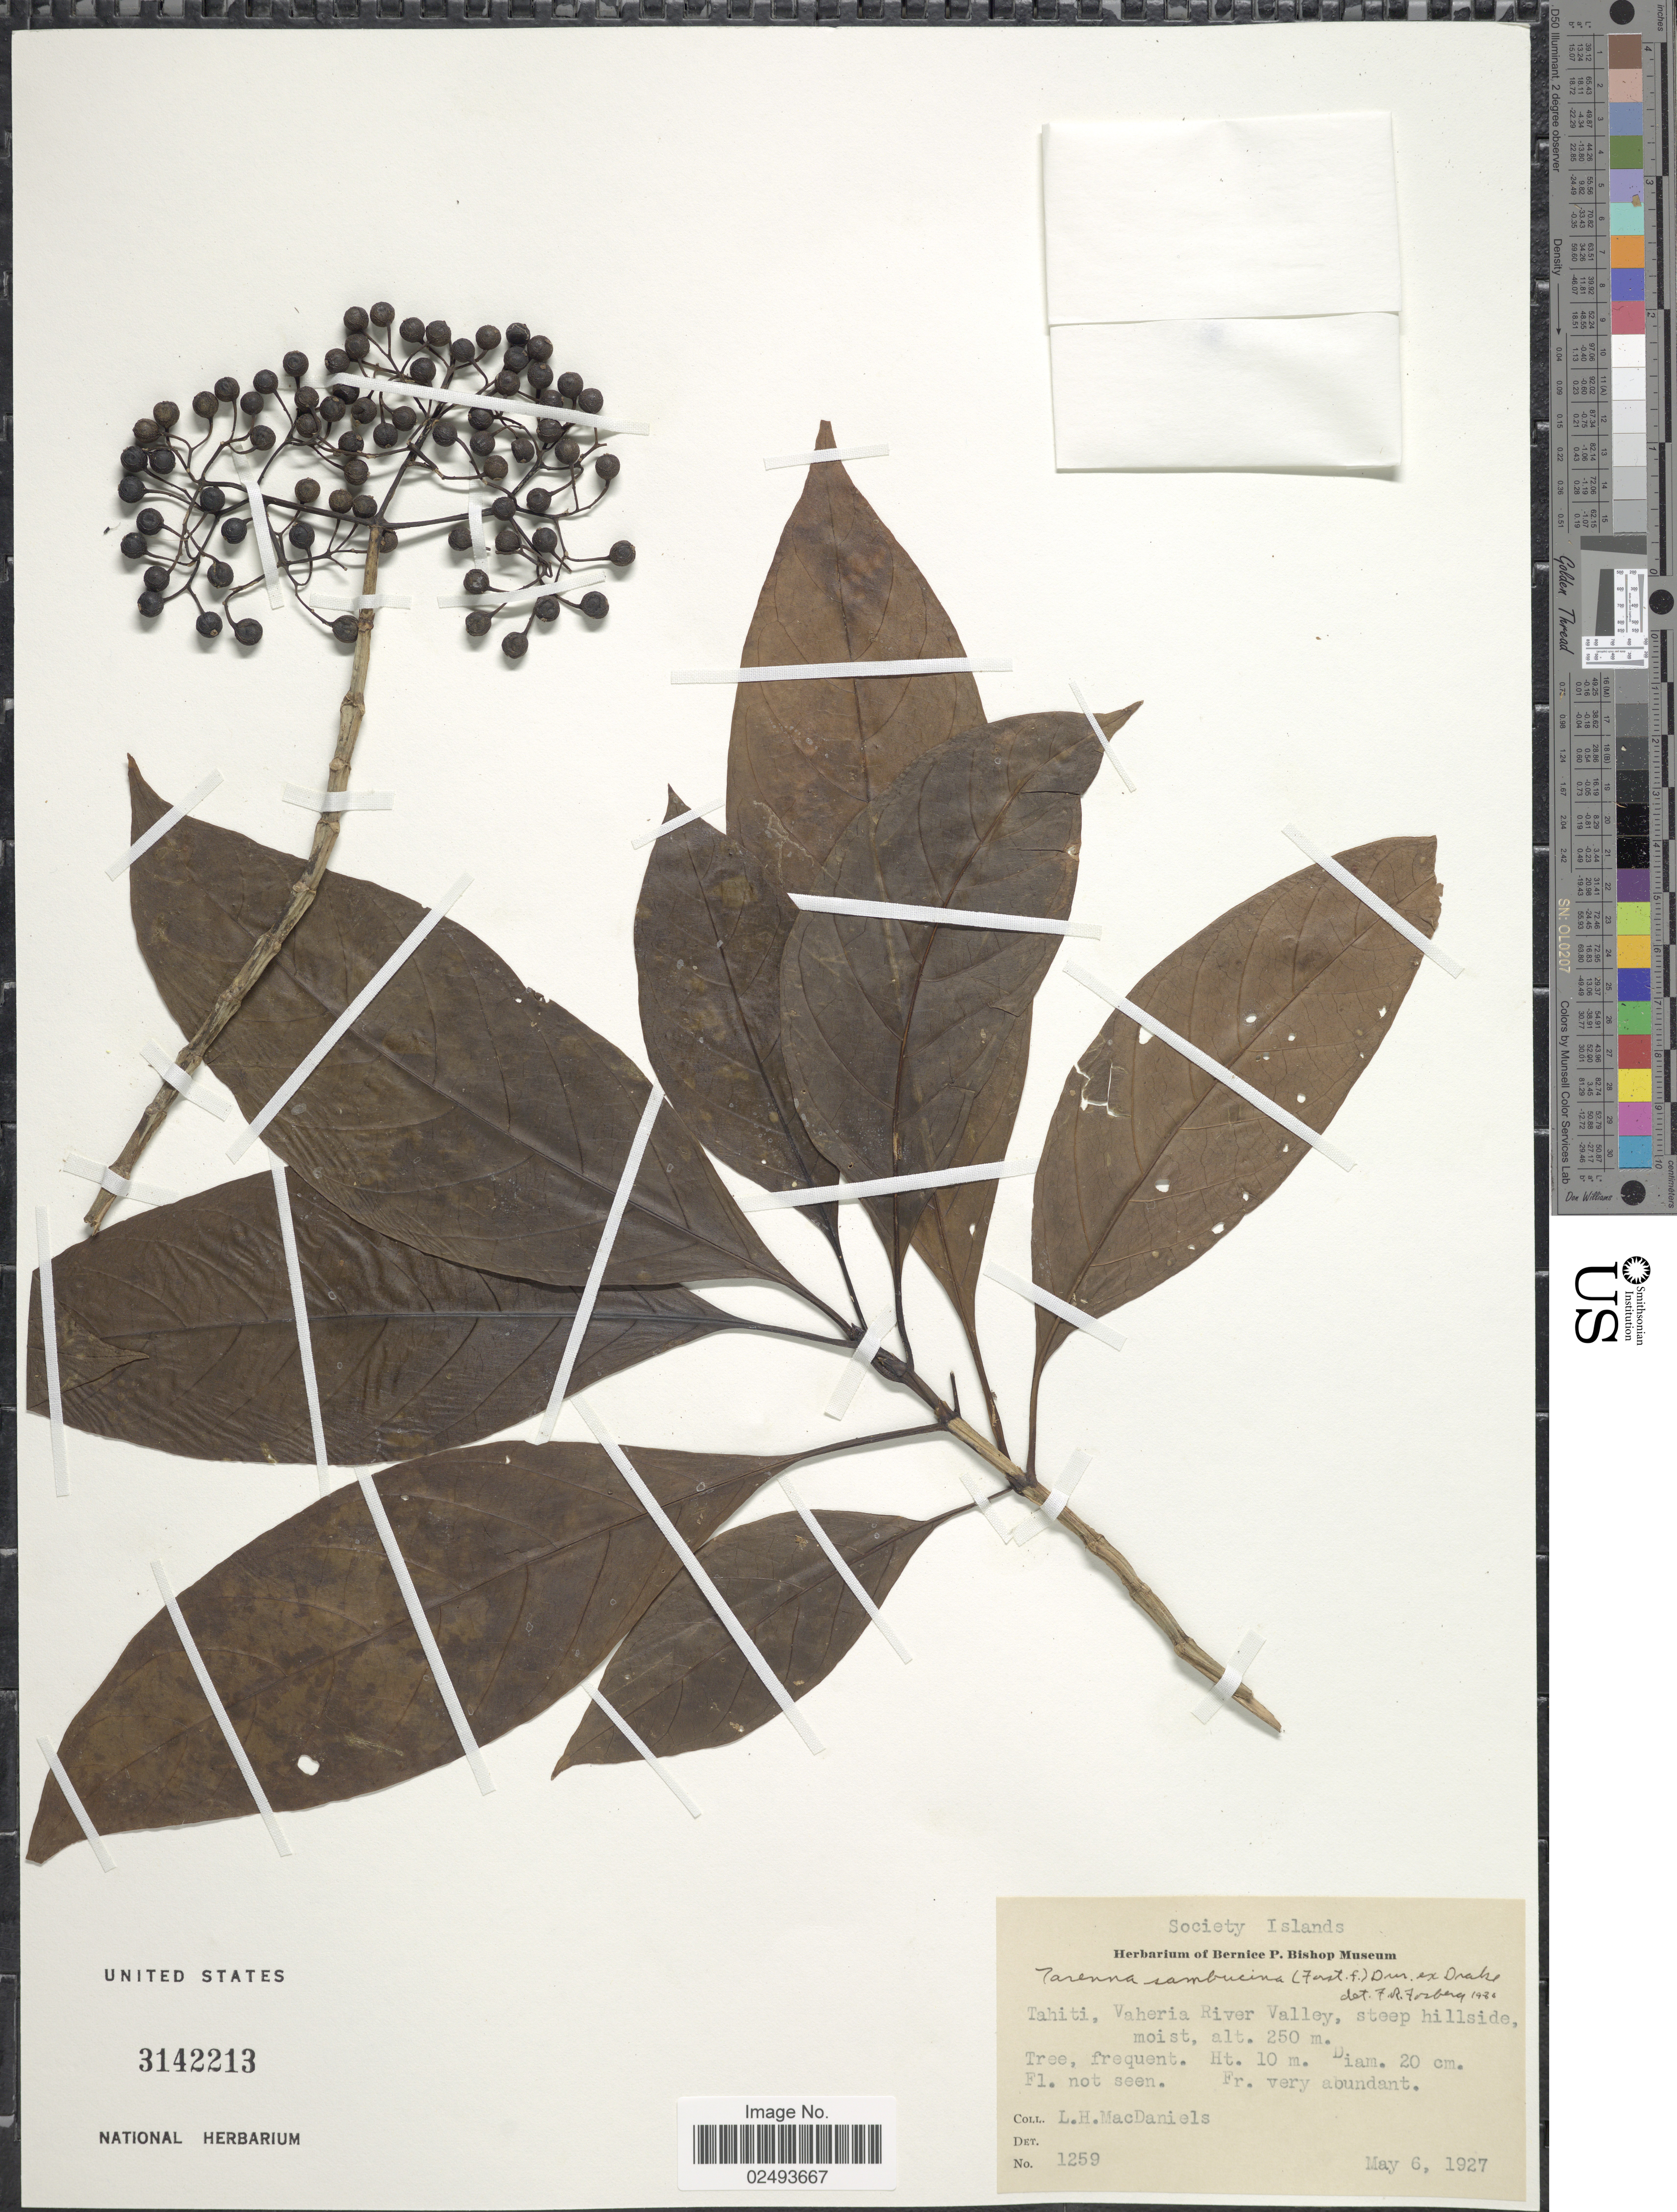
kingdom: Plantae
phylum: Tracheophyta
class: Magnoliopsida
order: Gentianales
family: Rubiaceae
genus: Tarenna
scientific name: Tarenna sambucina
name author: (G. Forst.) Drake ex Durand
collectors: L. H. MacDaniels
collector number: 1259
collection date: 1927-05-06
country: French Polynesia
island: Tahiti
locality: Tahiti, Vaheria River Valley, steep hillside, Society Islands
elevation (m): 250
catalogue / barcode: US 3142213